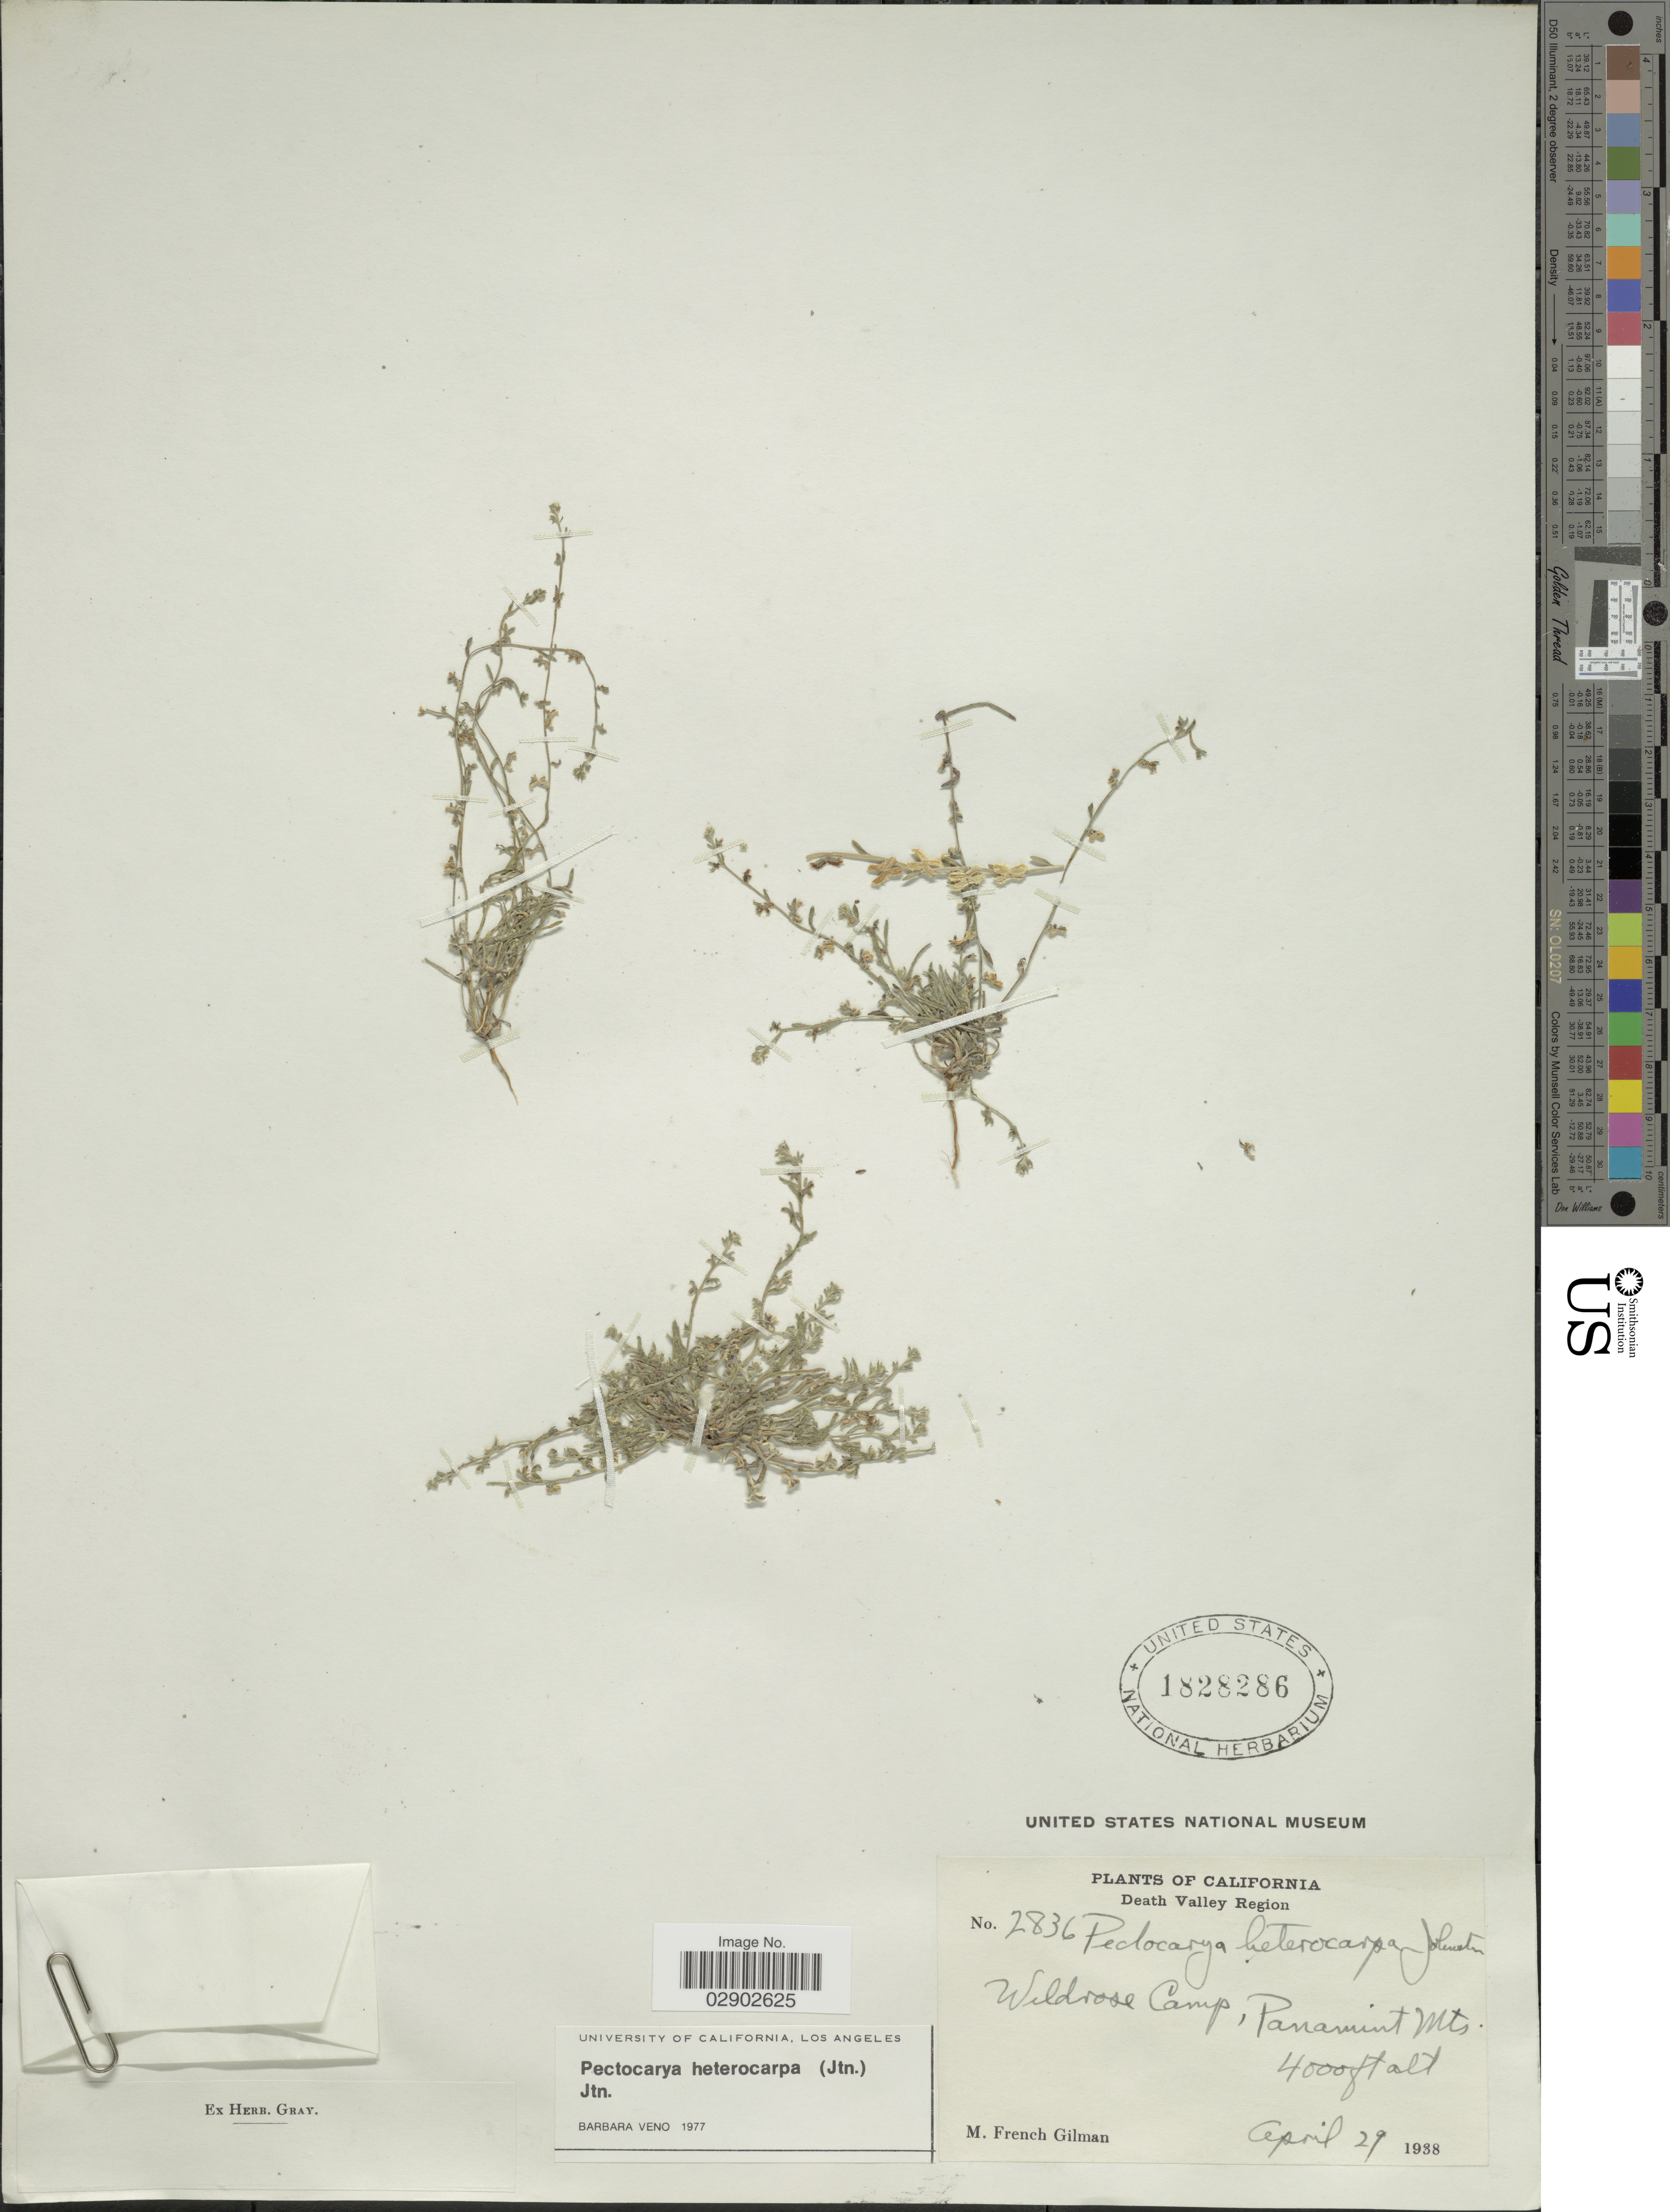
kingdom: Plantae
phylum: Tracheophyta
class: Magnoliopsida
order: Boraginales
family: Boraginaceae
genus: Pectocarya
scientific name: Pectocarya heterocarpa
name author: (I.M. Johnst.) I.M. Johnst.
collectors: M. F. Gilman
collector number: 2836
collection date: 1938-04-29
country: United States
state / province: California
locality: Death Valley Region, Wilderose Camp, Panamint Mts.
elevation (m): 1219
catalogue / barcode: US 1828286